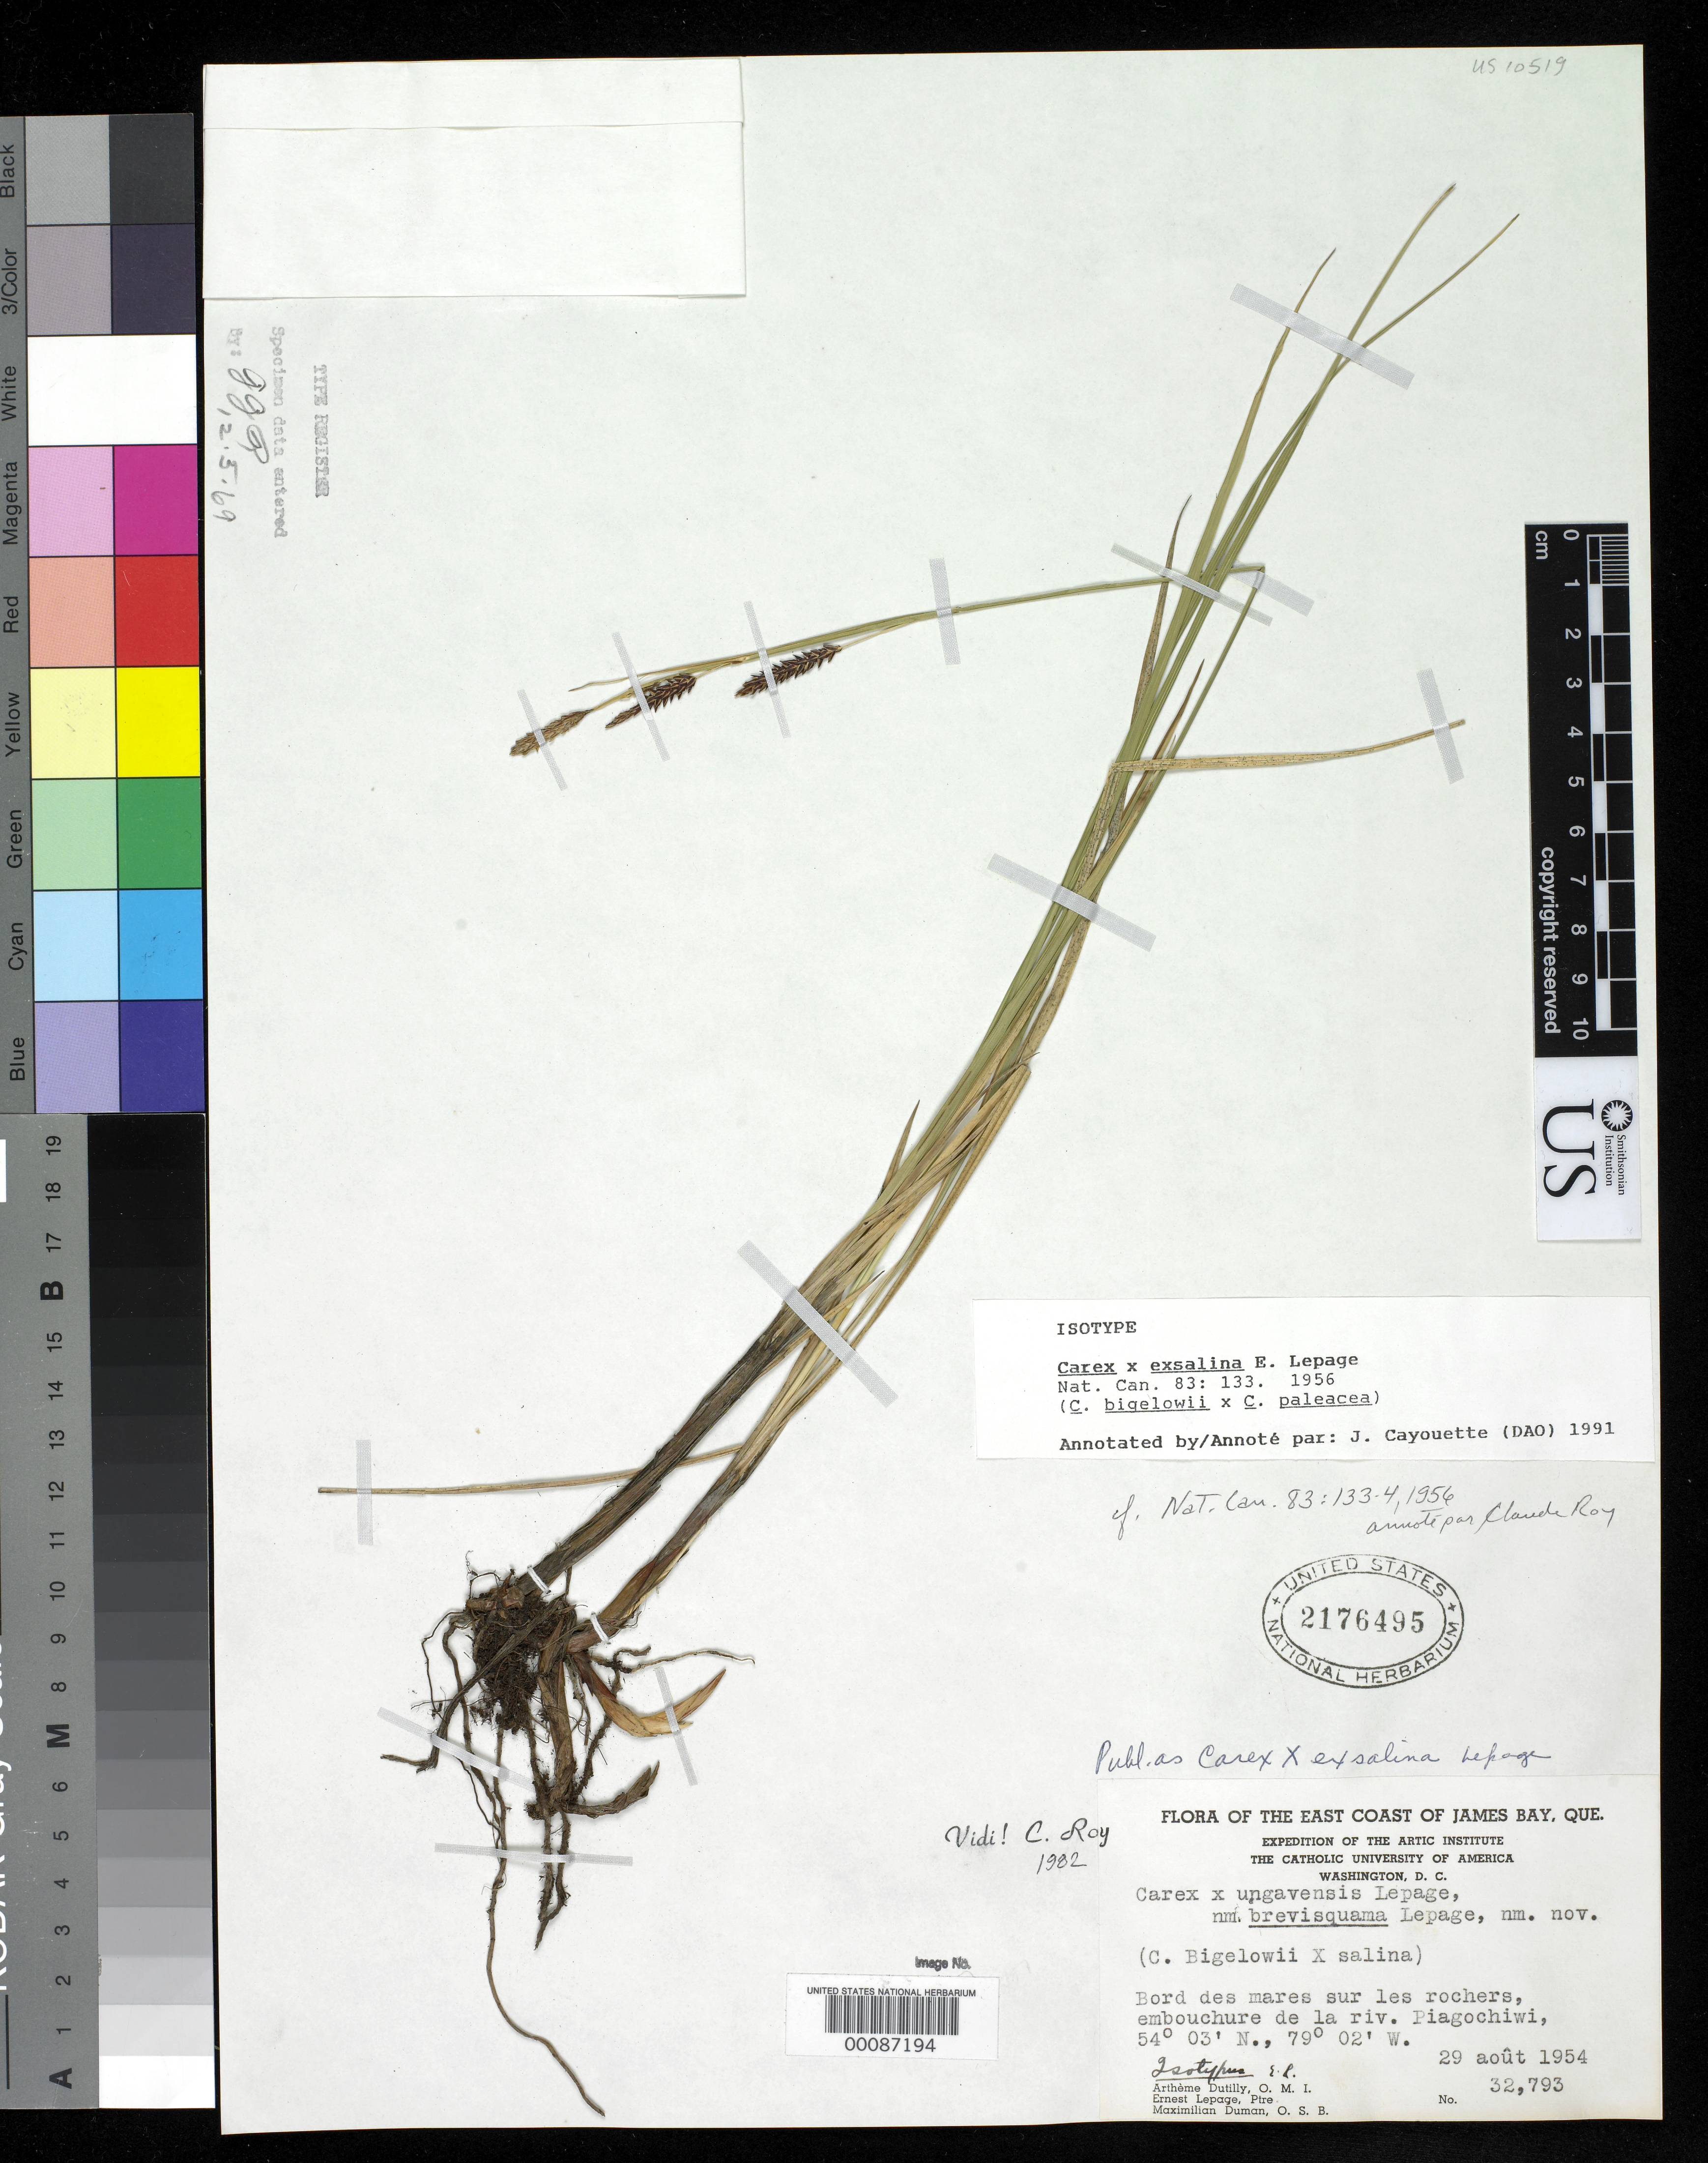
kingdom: Plantae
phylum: Tracheophyta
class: Liliopsida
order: Poales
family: Cyperaceae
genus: Carex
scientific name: Carex x exsalina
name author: Lepage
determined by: Cayouette, Jacques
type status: Isotype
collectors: A. Dutilly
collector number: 32793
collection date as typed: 29 Aug 1954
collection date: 1954-08-29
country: Canada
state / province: Quebec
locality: Piagochiwi River.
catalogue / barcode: US 2176495